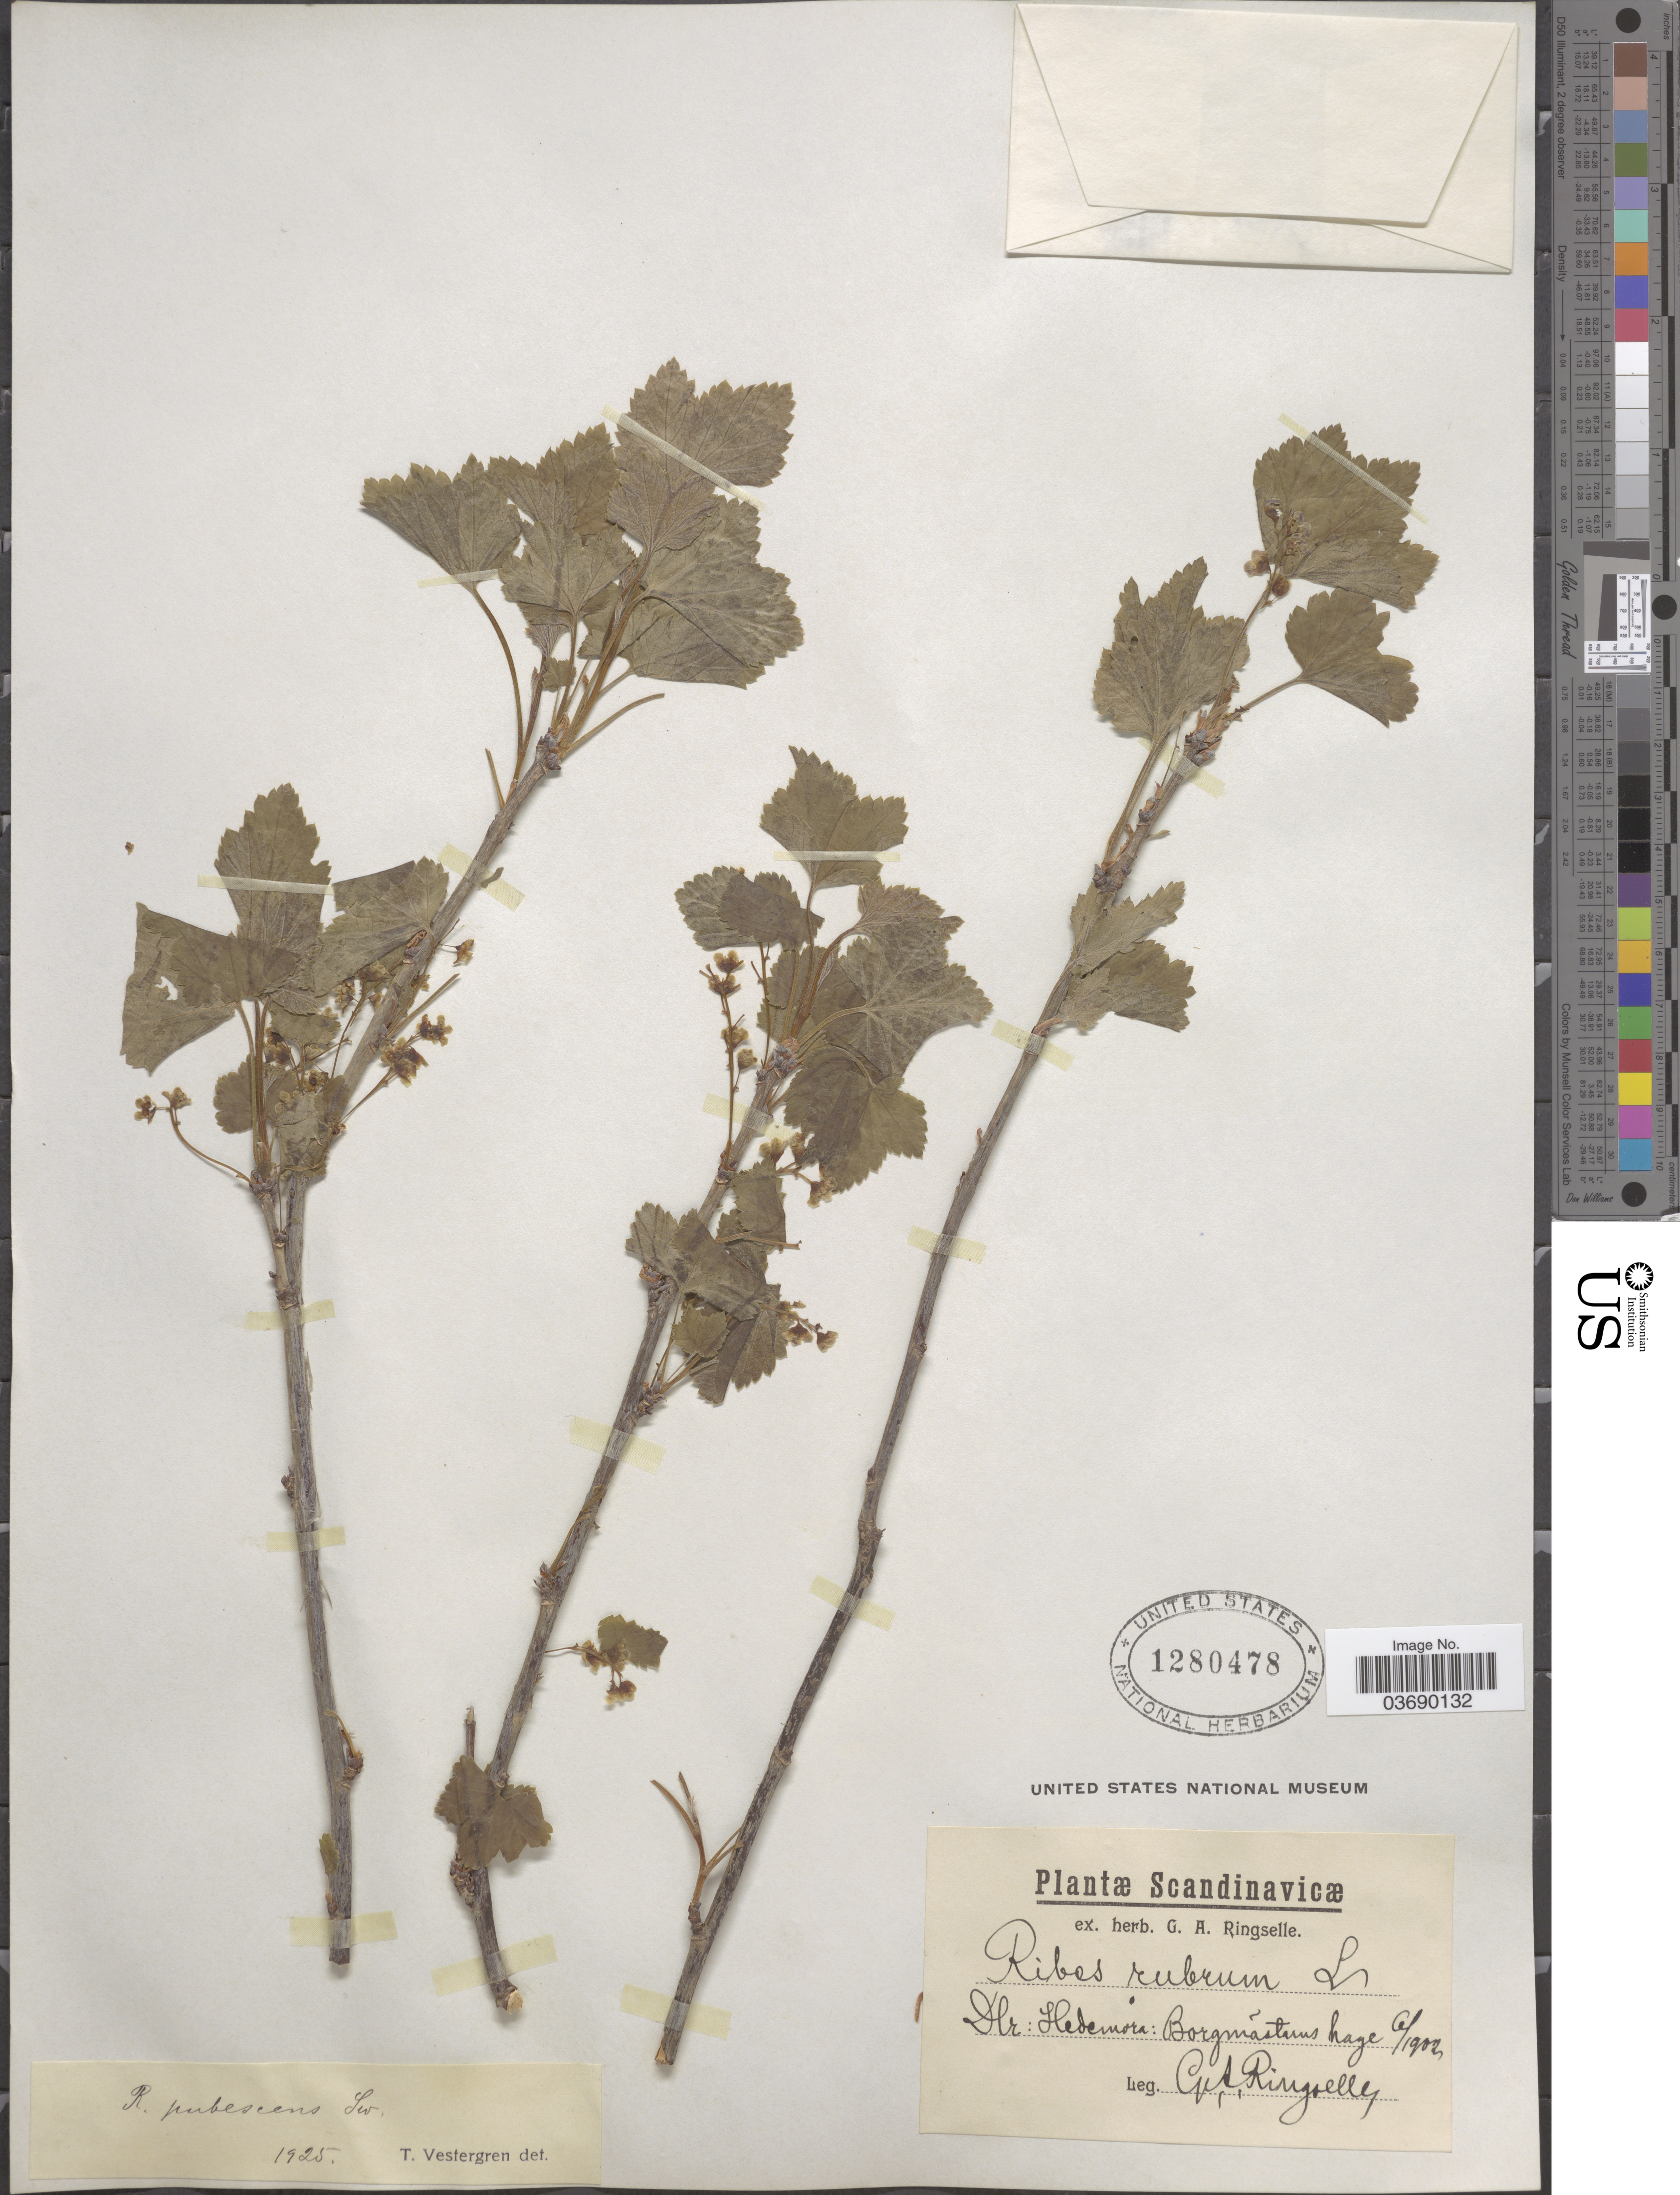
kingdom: Plantae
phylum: Tracheophyta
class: Magnoliopsida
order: Saxifragales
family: Grossulariaceae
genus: Ribes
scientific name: Ribes rubrum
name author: L.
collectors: G. Ringselle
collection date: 1902-06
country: Sweden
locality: Scandinavicæ. Dlr: Hedemora: Borgmástarus hage.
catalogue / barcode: US 1280478